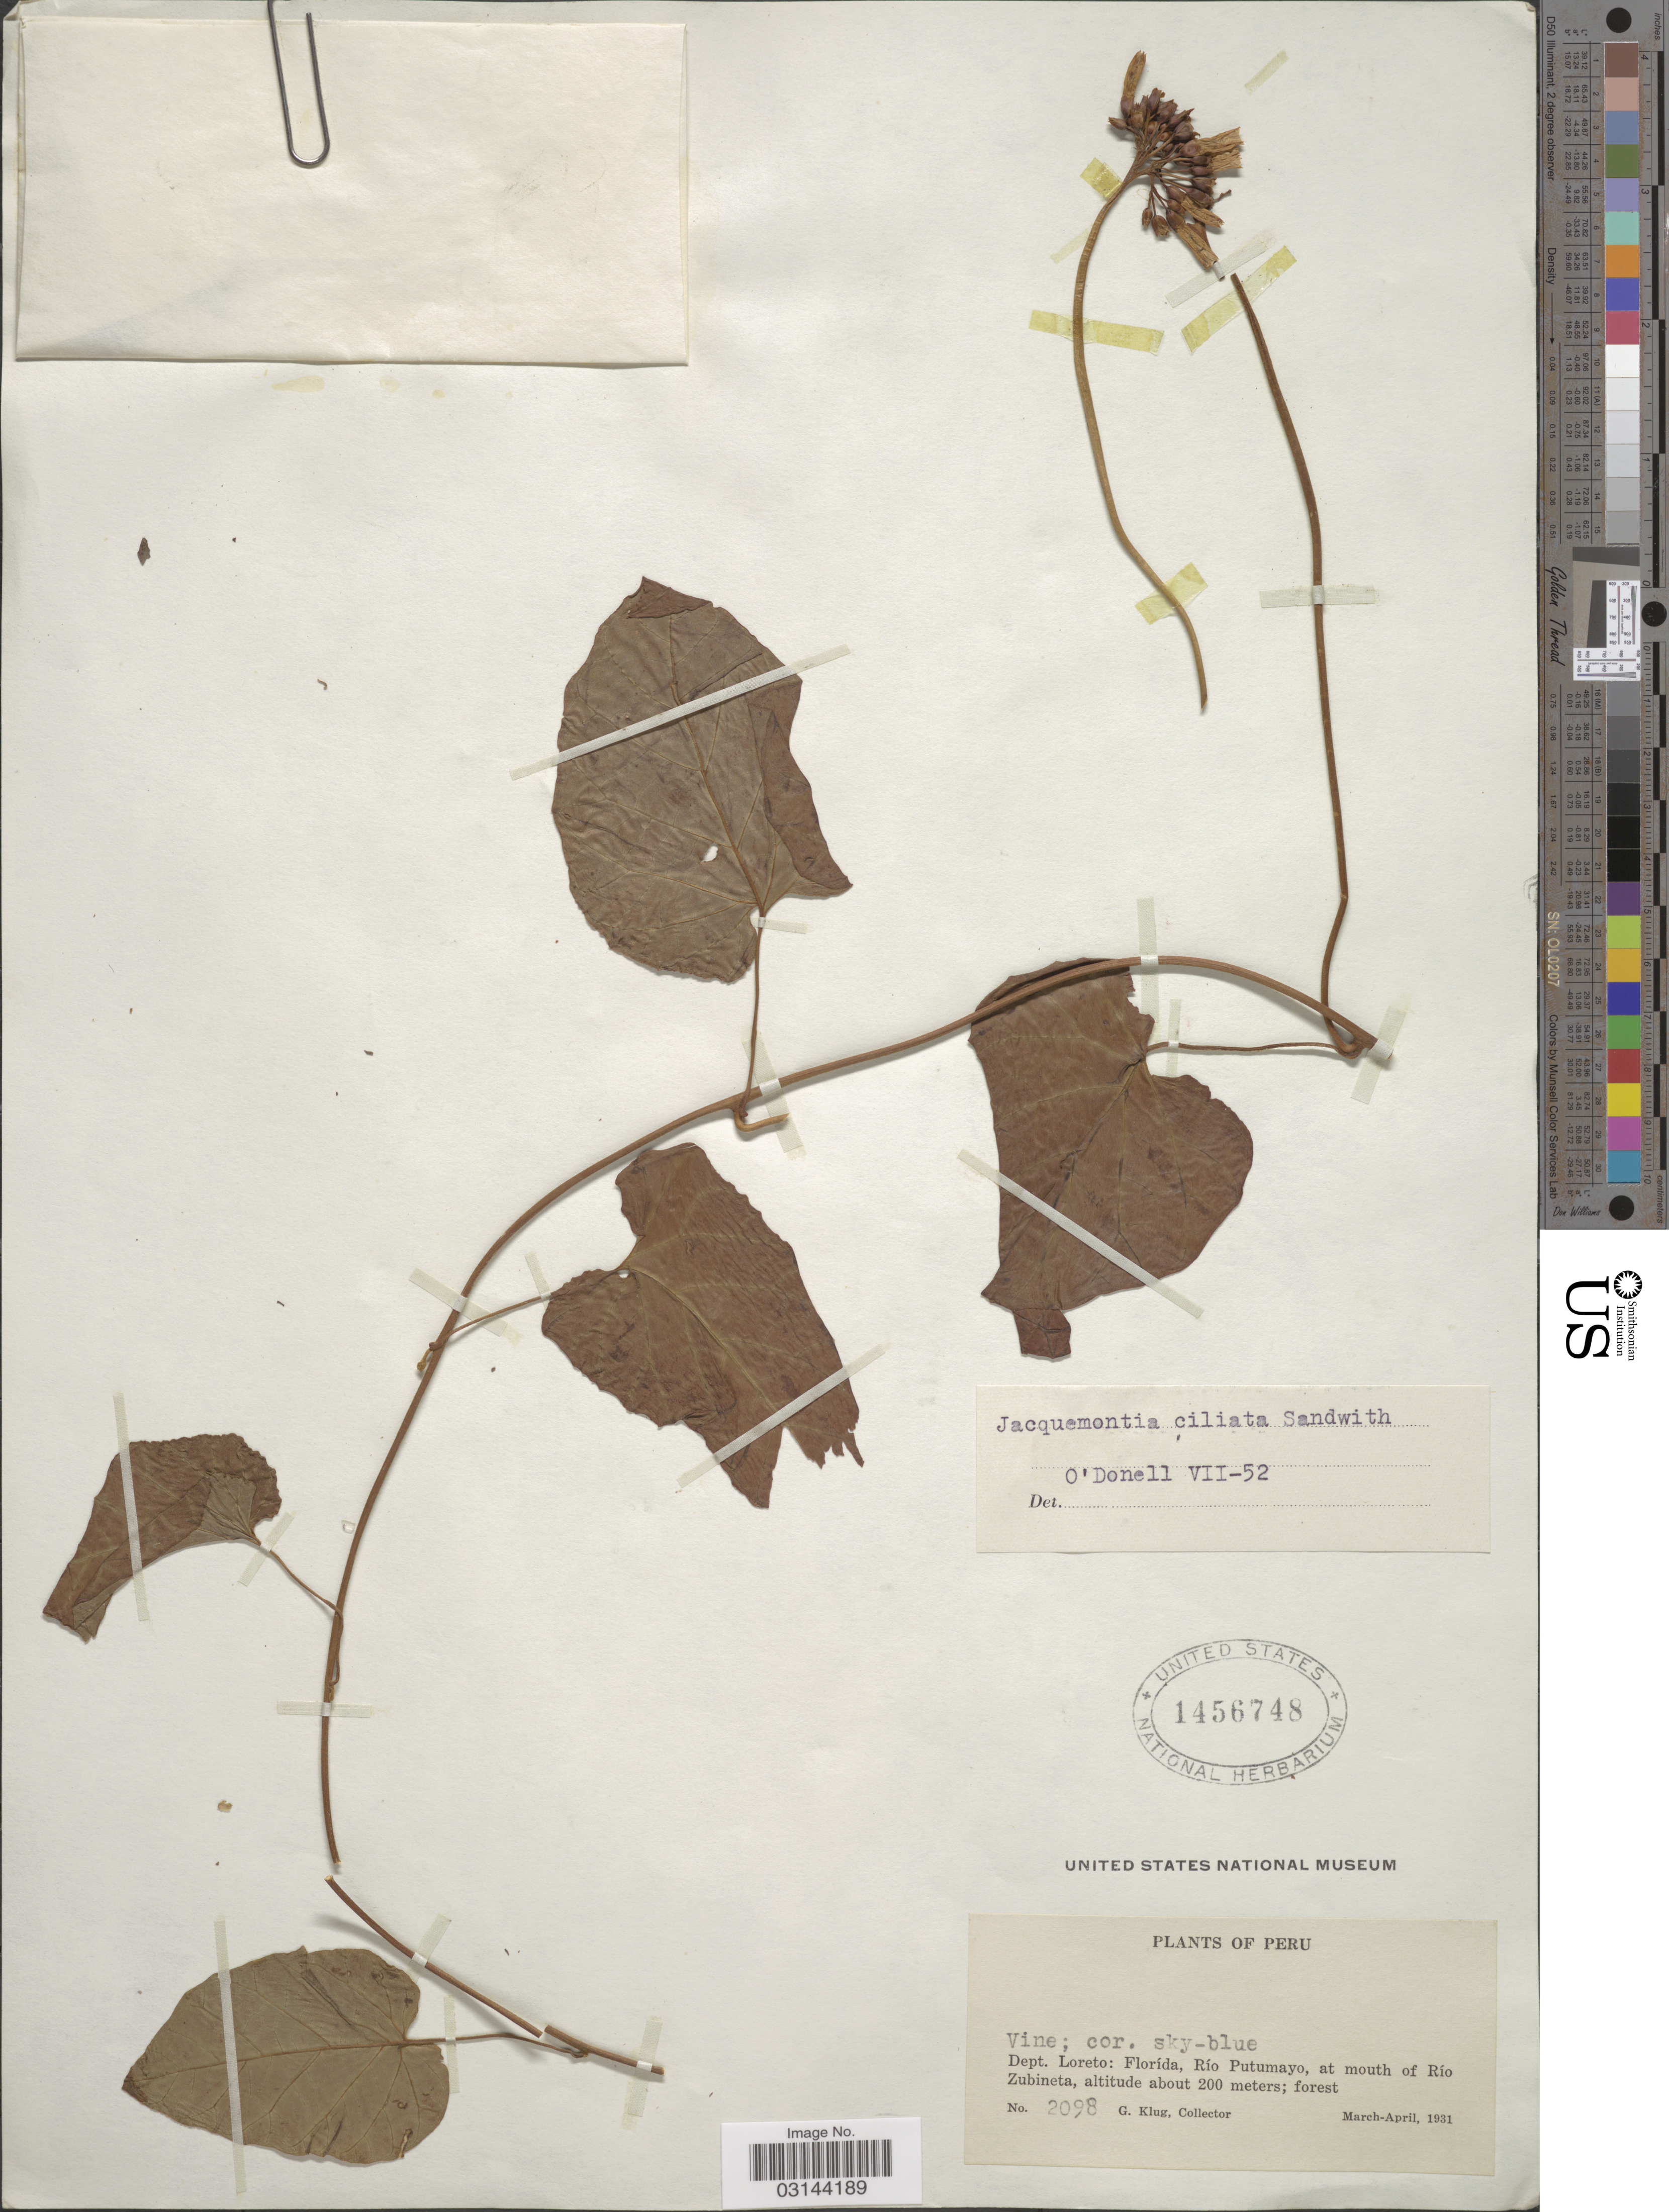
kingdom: Plantae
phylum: Tracheophyta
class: Magnoliopsida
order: Solanales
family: Convolvulaceae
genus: Jacquemontia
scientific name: Jacquemontia ciliata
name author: Sandwith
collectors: G. Klug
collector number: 2098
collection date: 1931-03/1931-04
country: Peru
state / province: Loreto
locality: Dept. Loreto: Florída, Río Putumayo, at mouth of Río Zubineta.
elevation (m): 200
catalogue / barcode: US 1456748